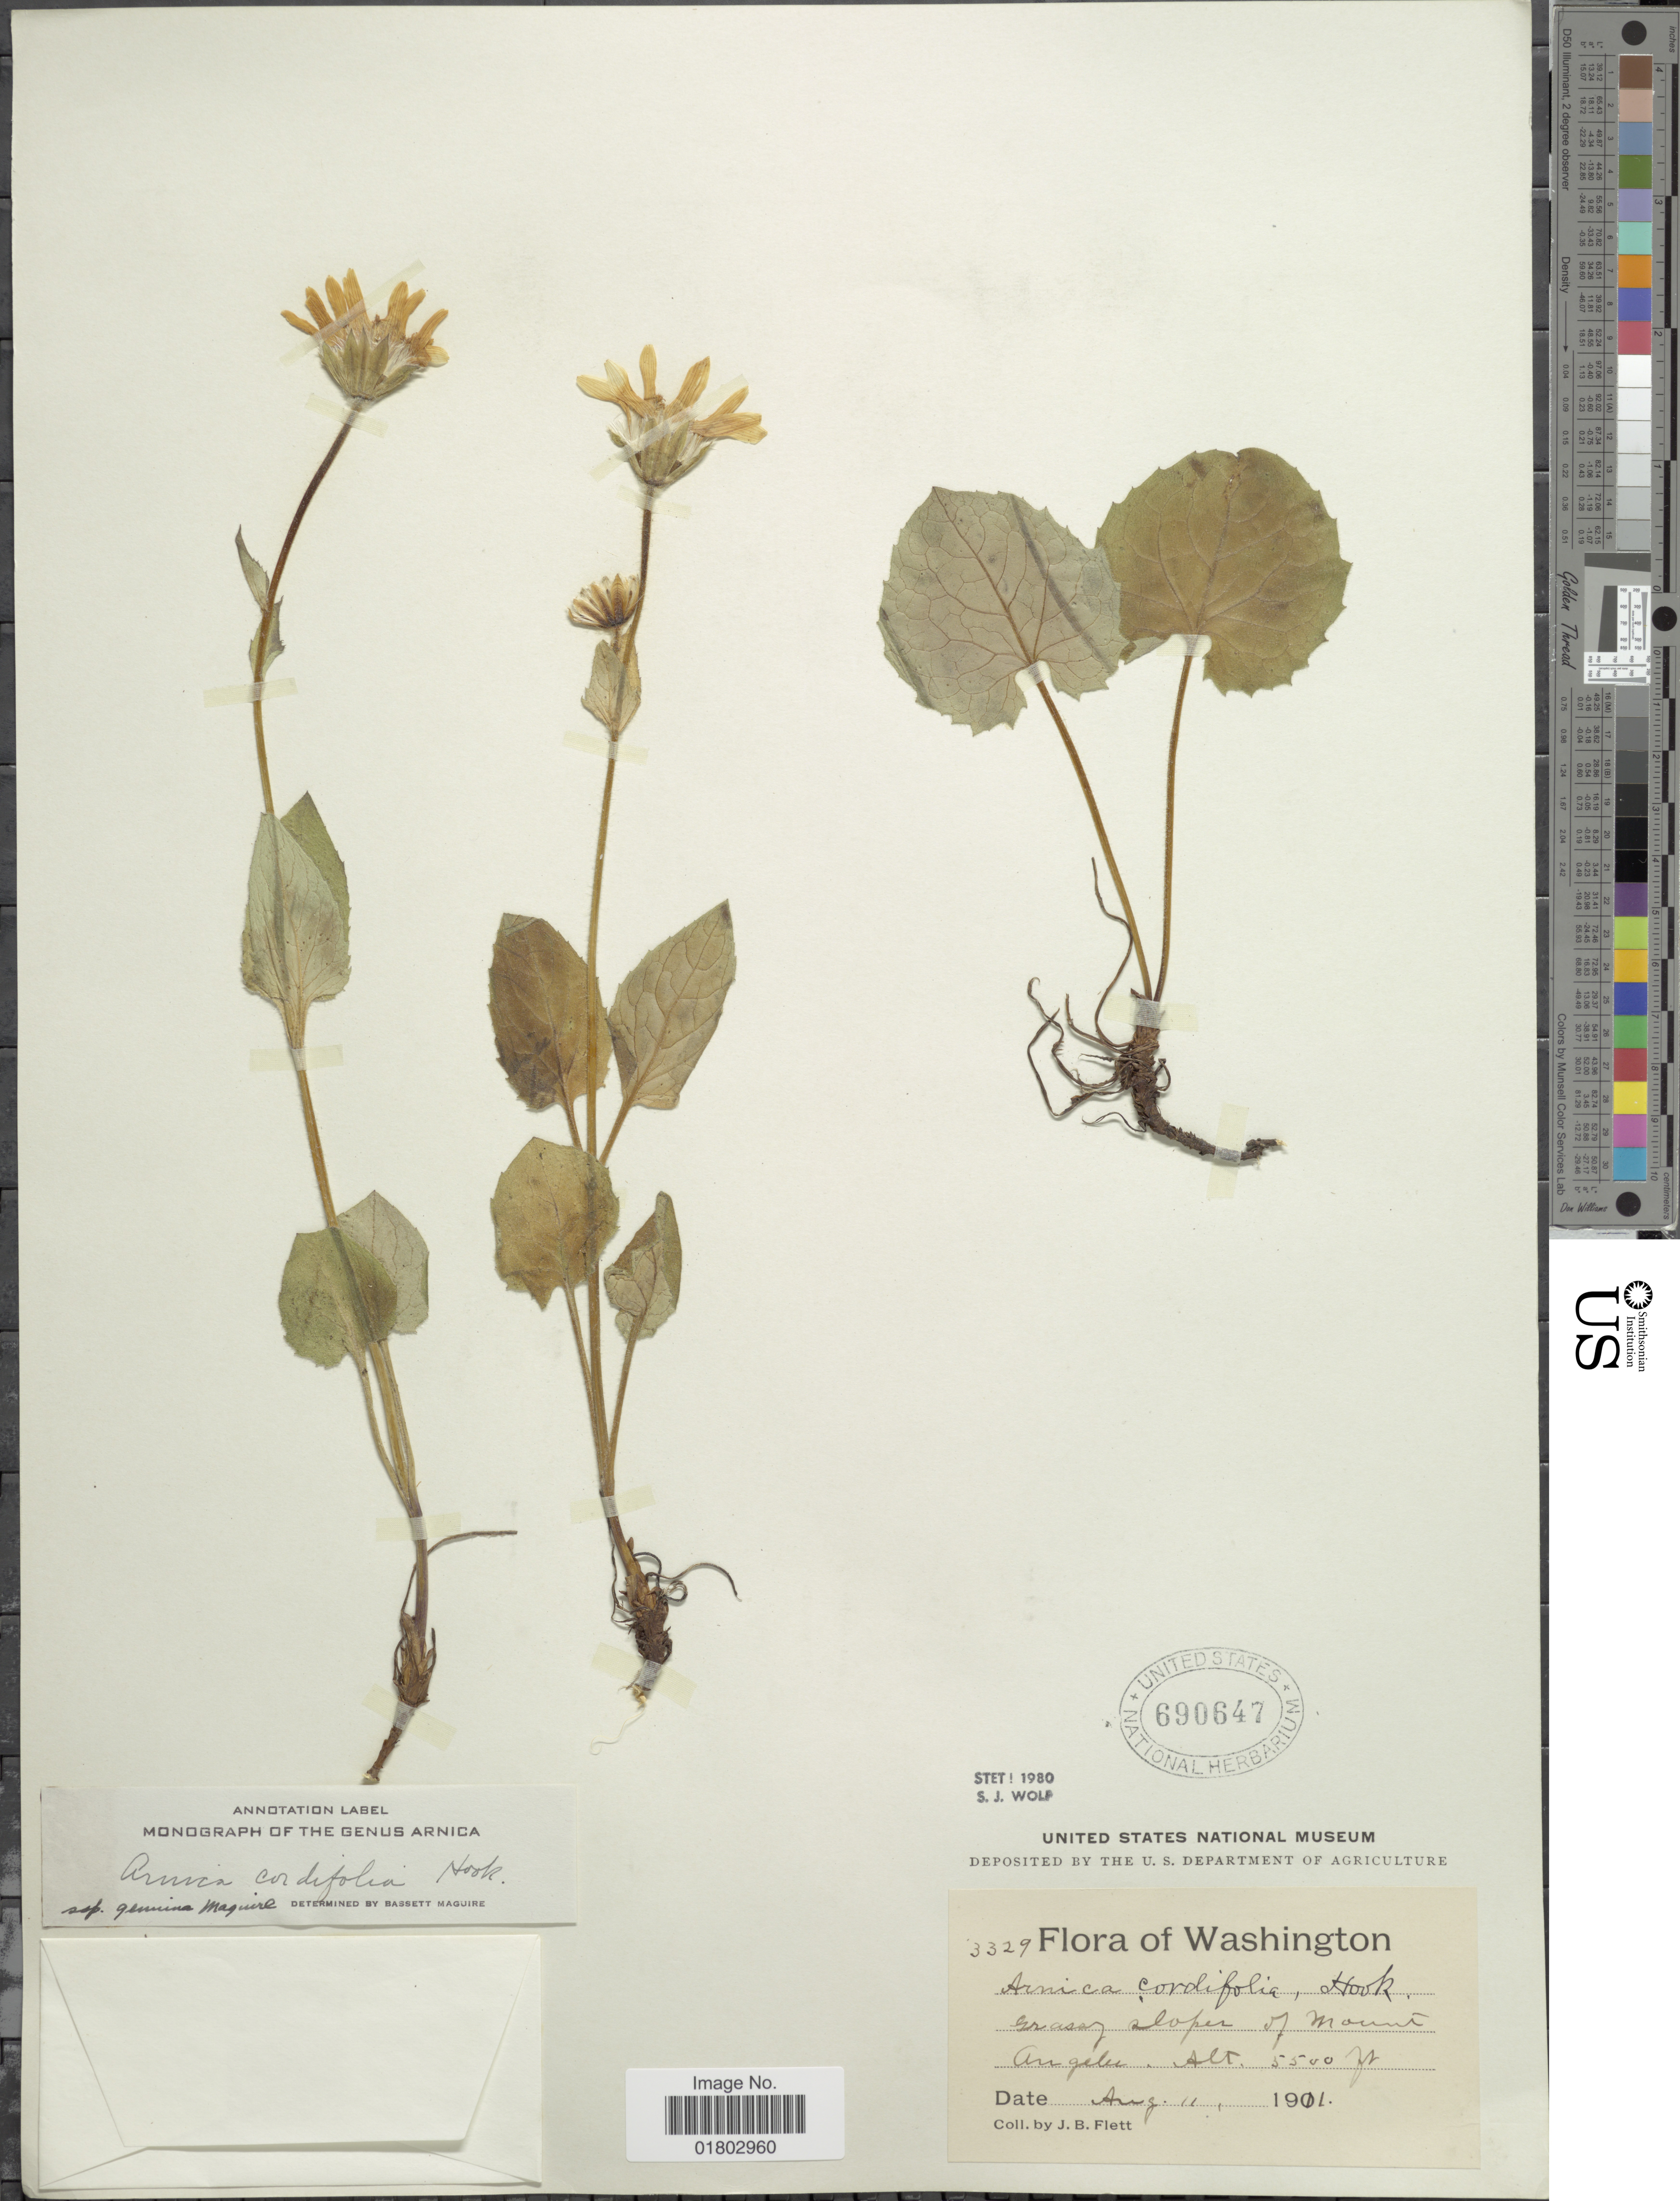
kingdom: Plantae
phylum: Tracheophyta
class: Magnoliopsida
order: Asterales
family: Asteraceae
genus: Arnica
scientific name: Arnica cordifolia subsp. genuina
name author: Maguire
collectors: J. Flett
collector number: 3329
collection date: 1911-08-11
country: United States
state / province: Washington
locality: Grassy slopes of mount Angeles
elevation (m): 1676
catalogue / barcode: US 690647